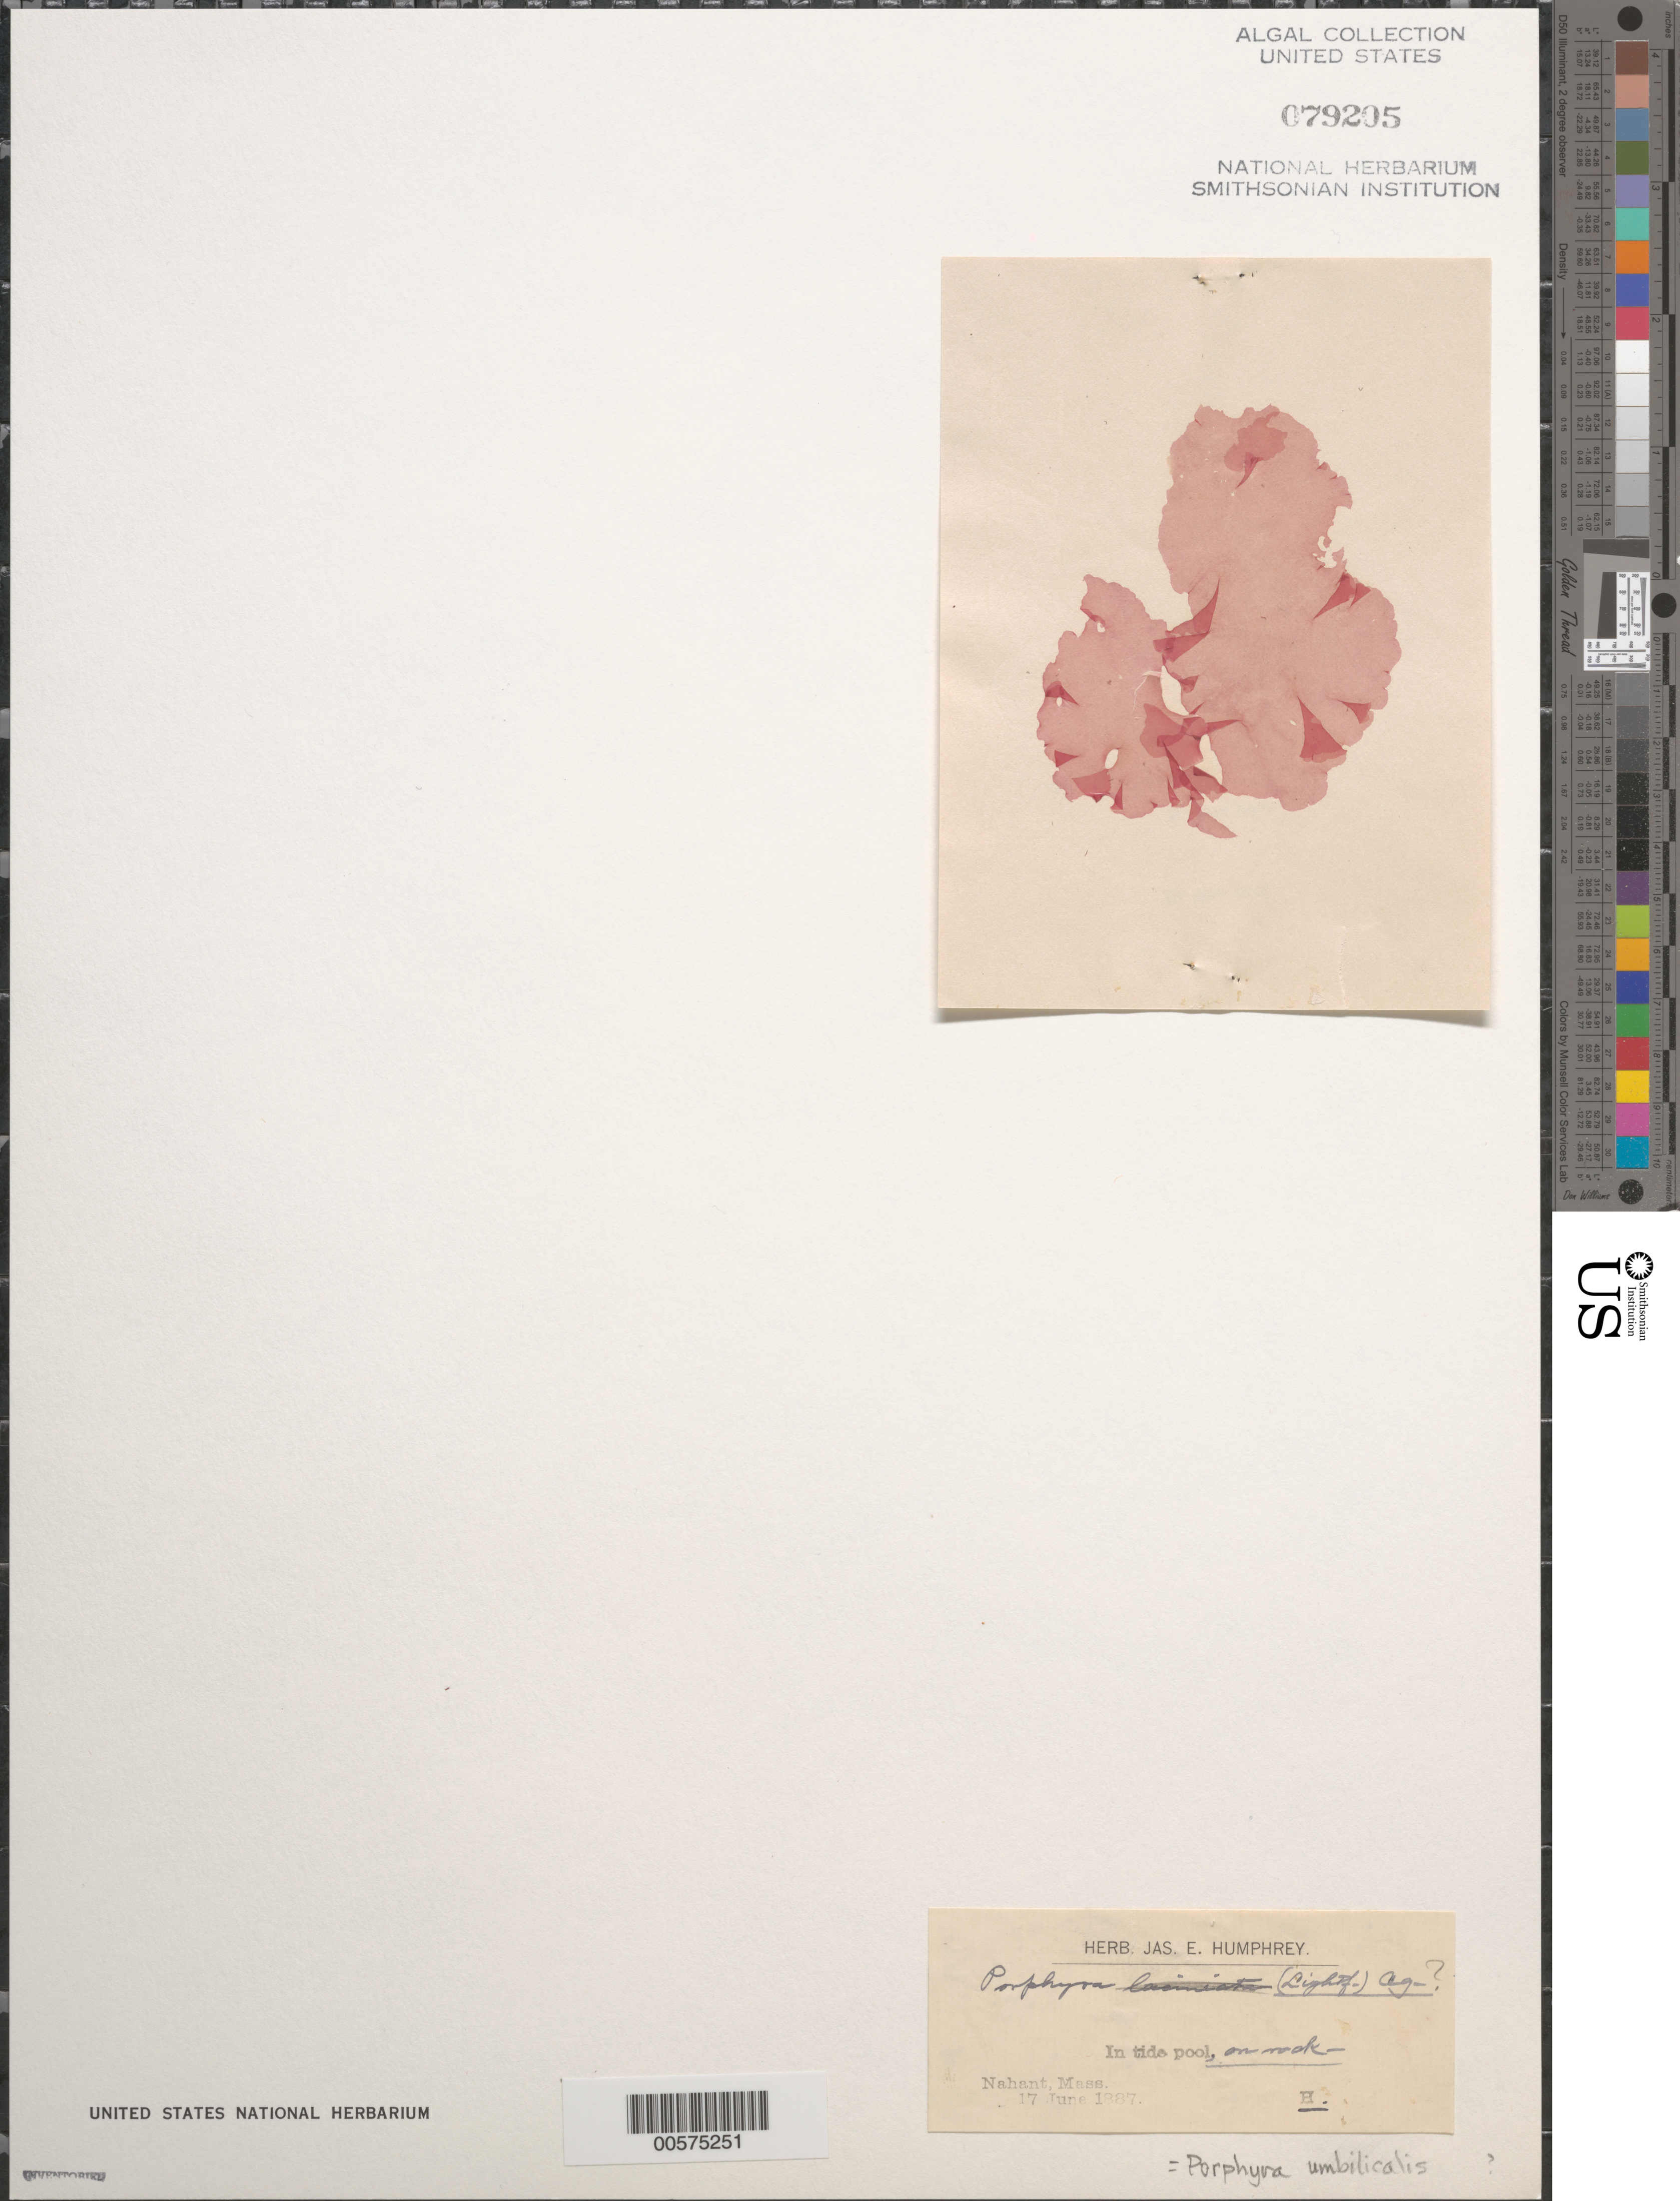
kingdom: Plantae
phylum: Rhodophyta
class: Bangiophyceae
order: Bangiales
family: Bangiaceae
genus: Porphyra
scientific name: Porphyra umbilicalis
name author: Kütz.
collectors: J. Humphrey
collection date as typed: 17 Jun 1887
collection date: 1887-06-17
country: United States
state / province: Massachusetts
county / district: Essex County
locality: Nahant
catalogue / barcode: US 79205